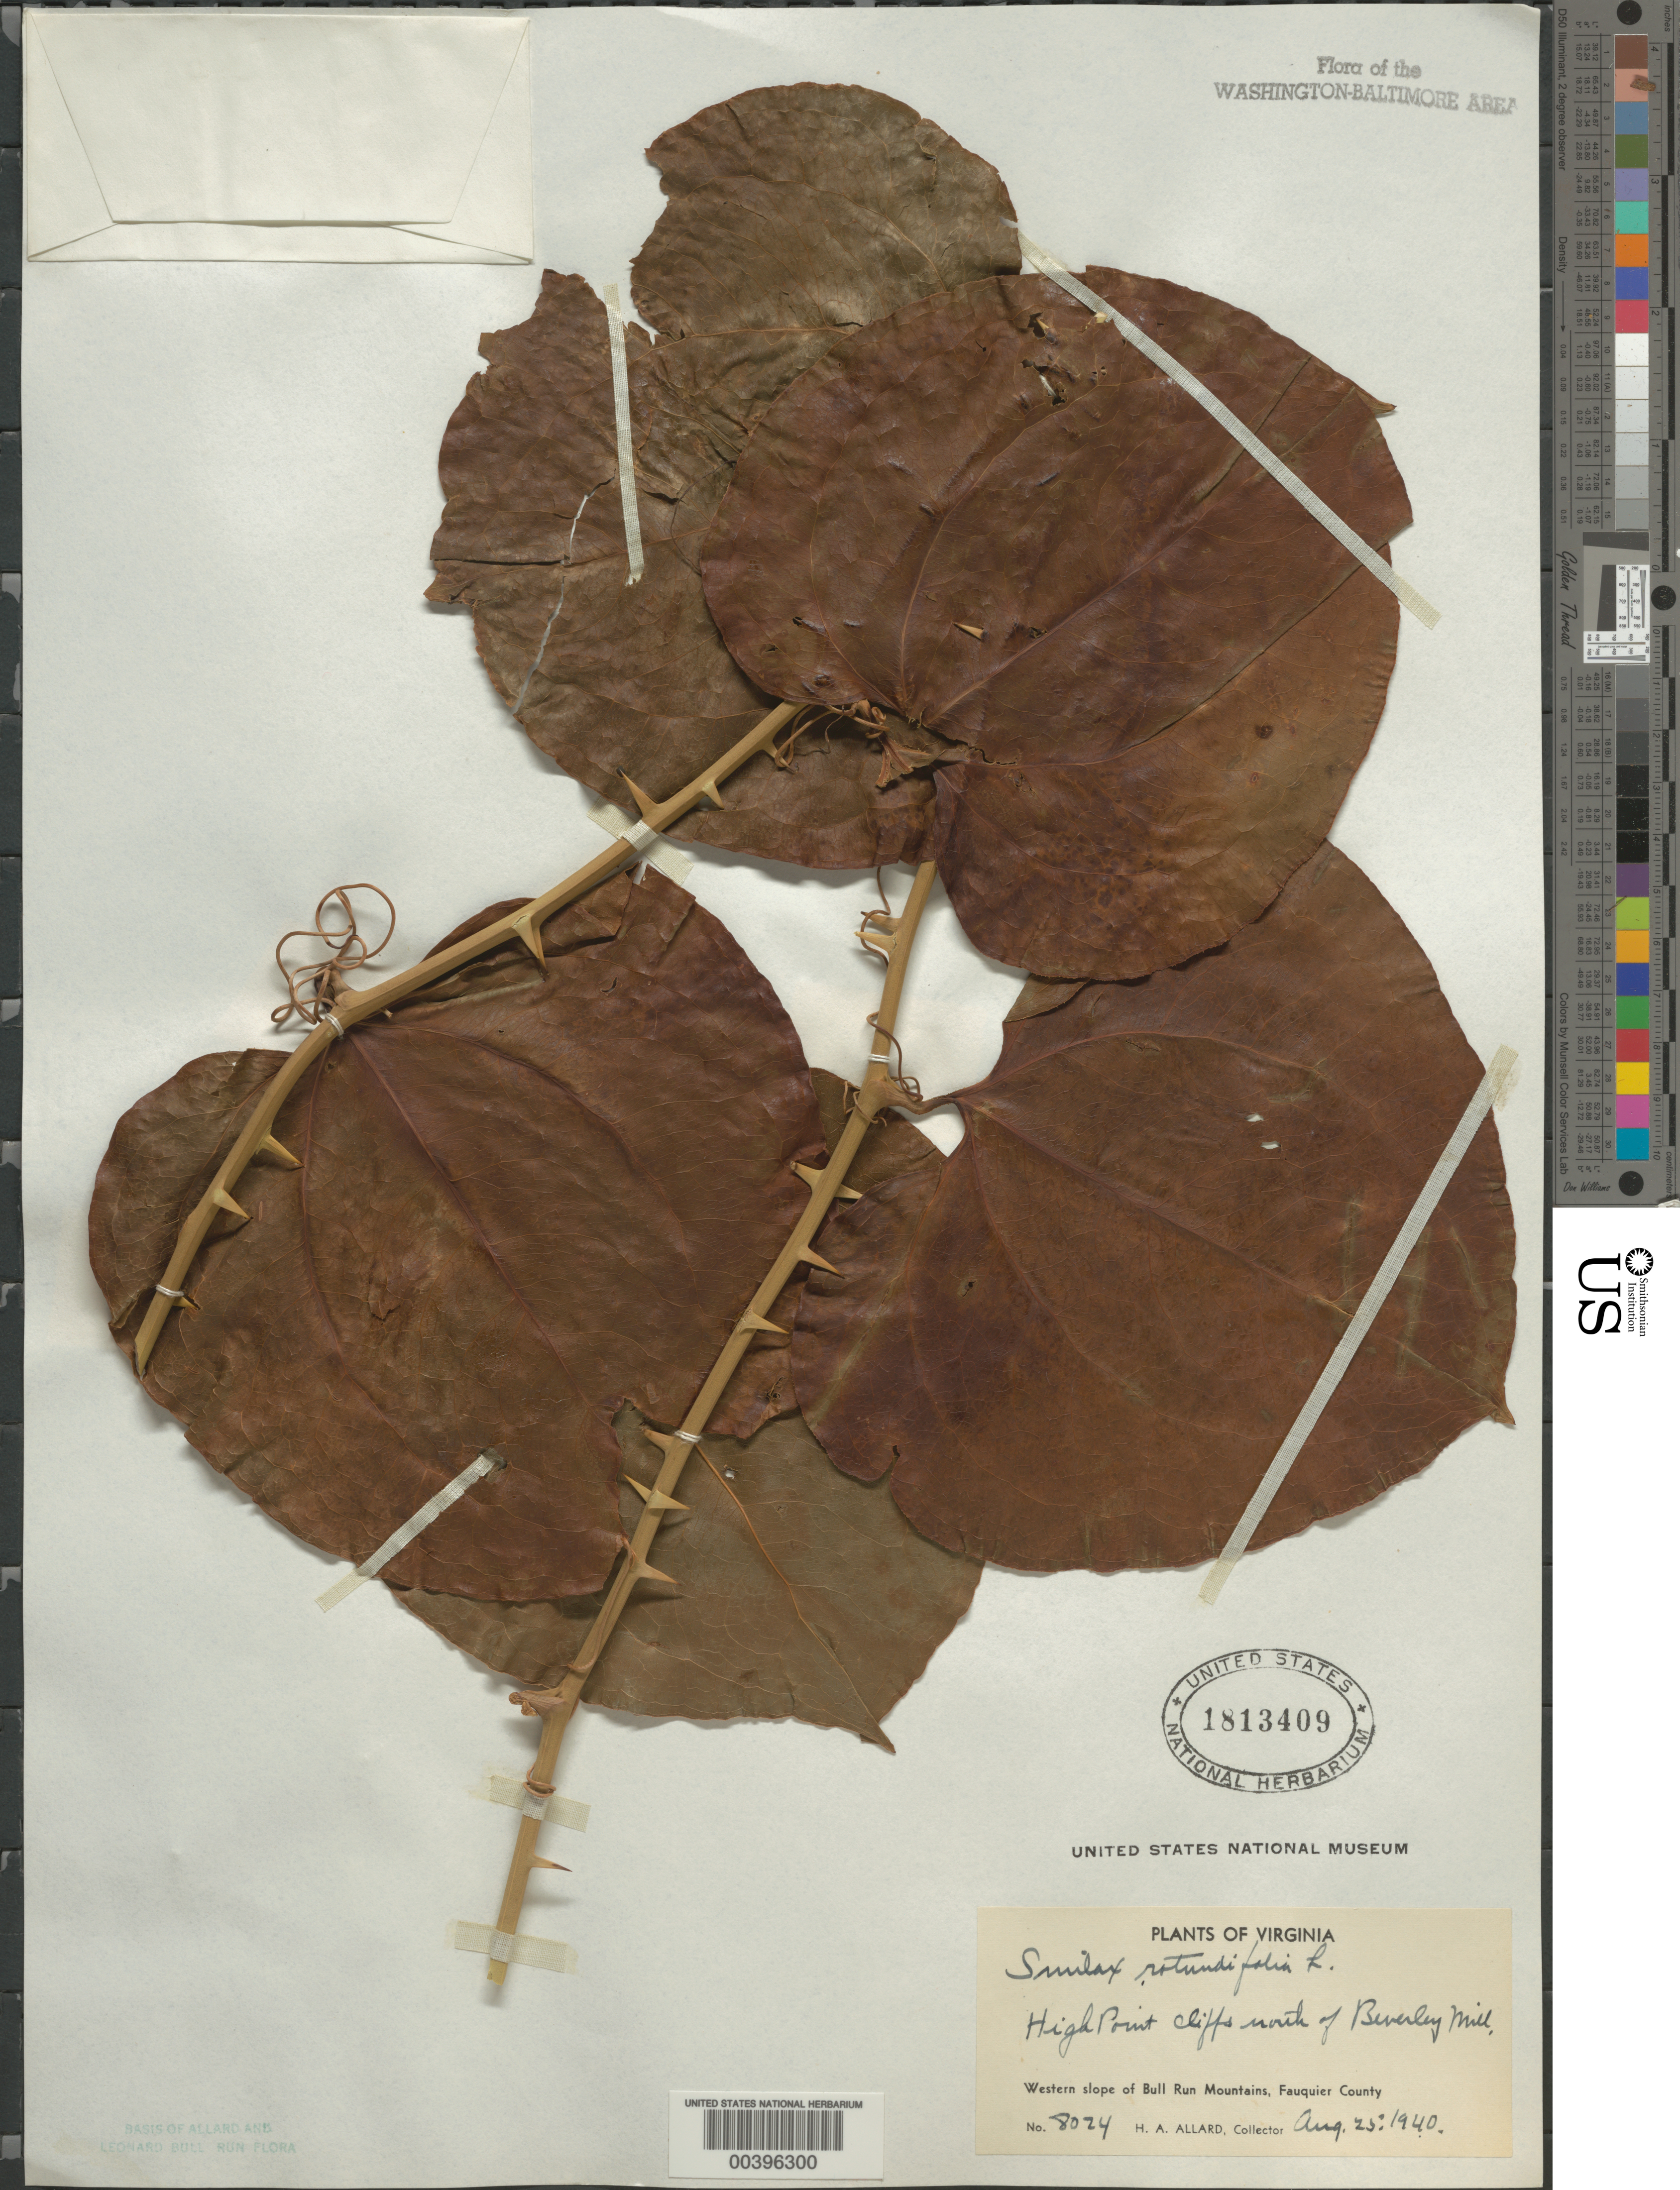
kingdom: Plantae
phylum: Tracheophyta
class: Liliopsida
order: Liliales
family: Smilacaceae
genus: Smilax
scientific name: Smilax rotundifolia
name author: L.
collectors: H. A. Allard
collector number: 8024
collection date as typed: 25 Aug 1940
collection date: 1940-08-25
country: United States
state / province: Virginia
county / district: Fauquier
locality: High Point Cliffs, north of Beverly Mill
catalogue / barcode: US 1813409